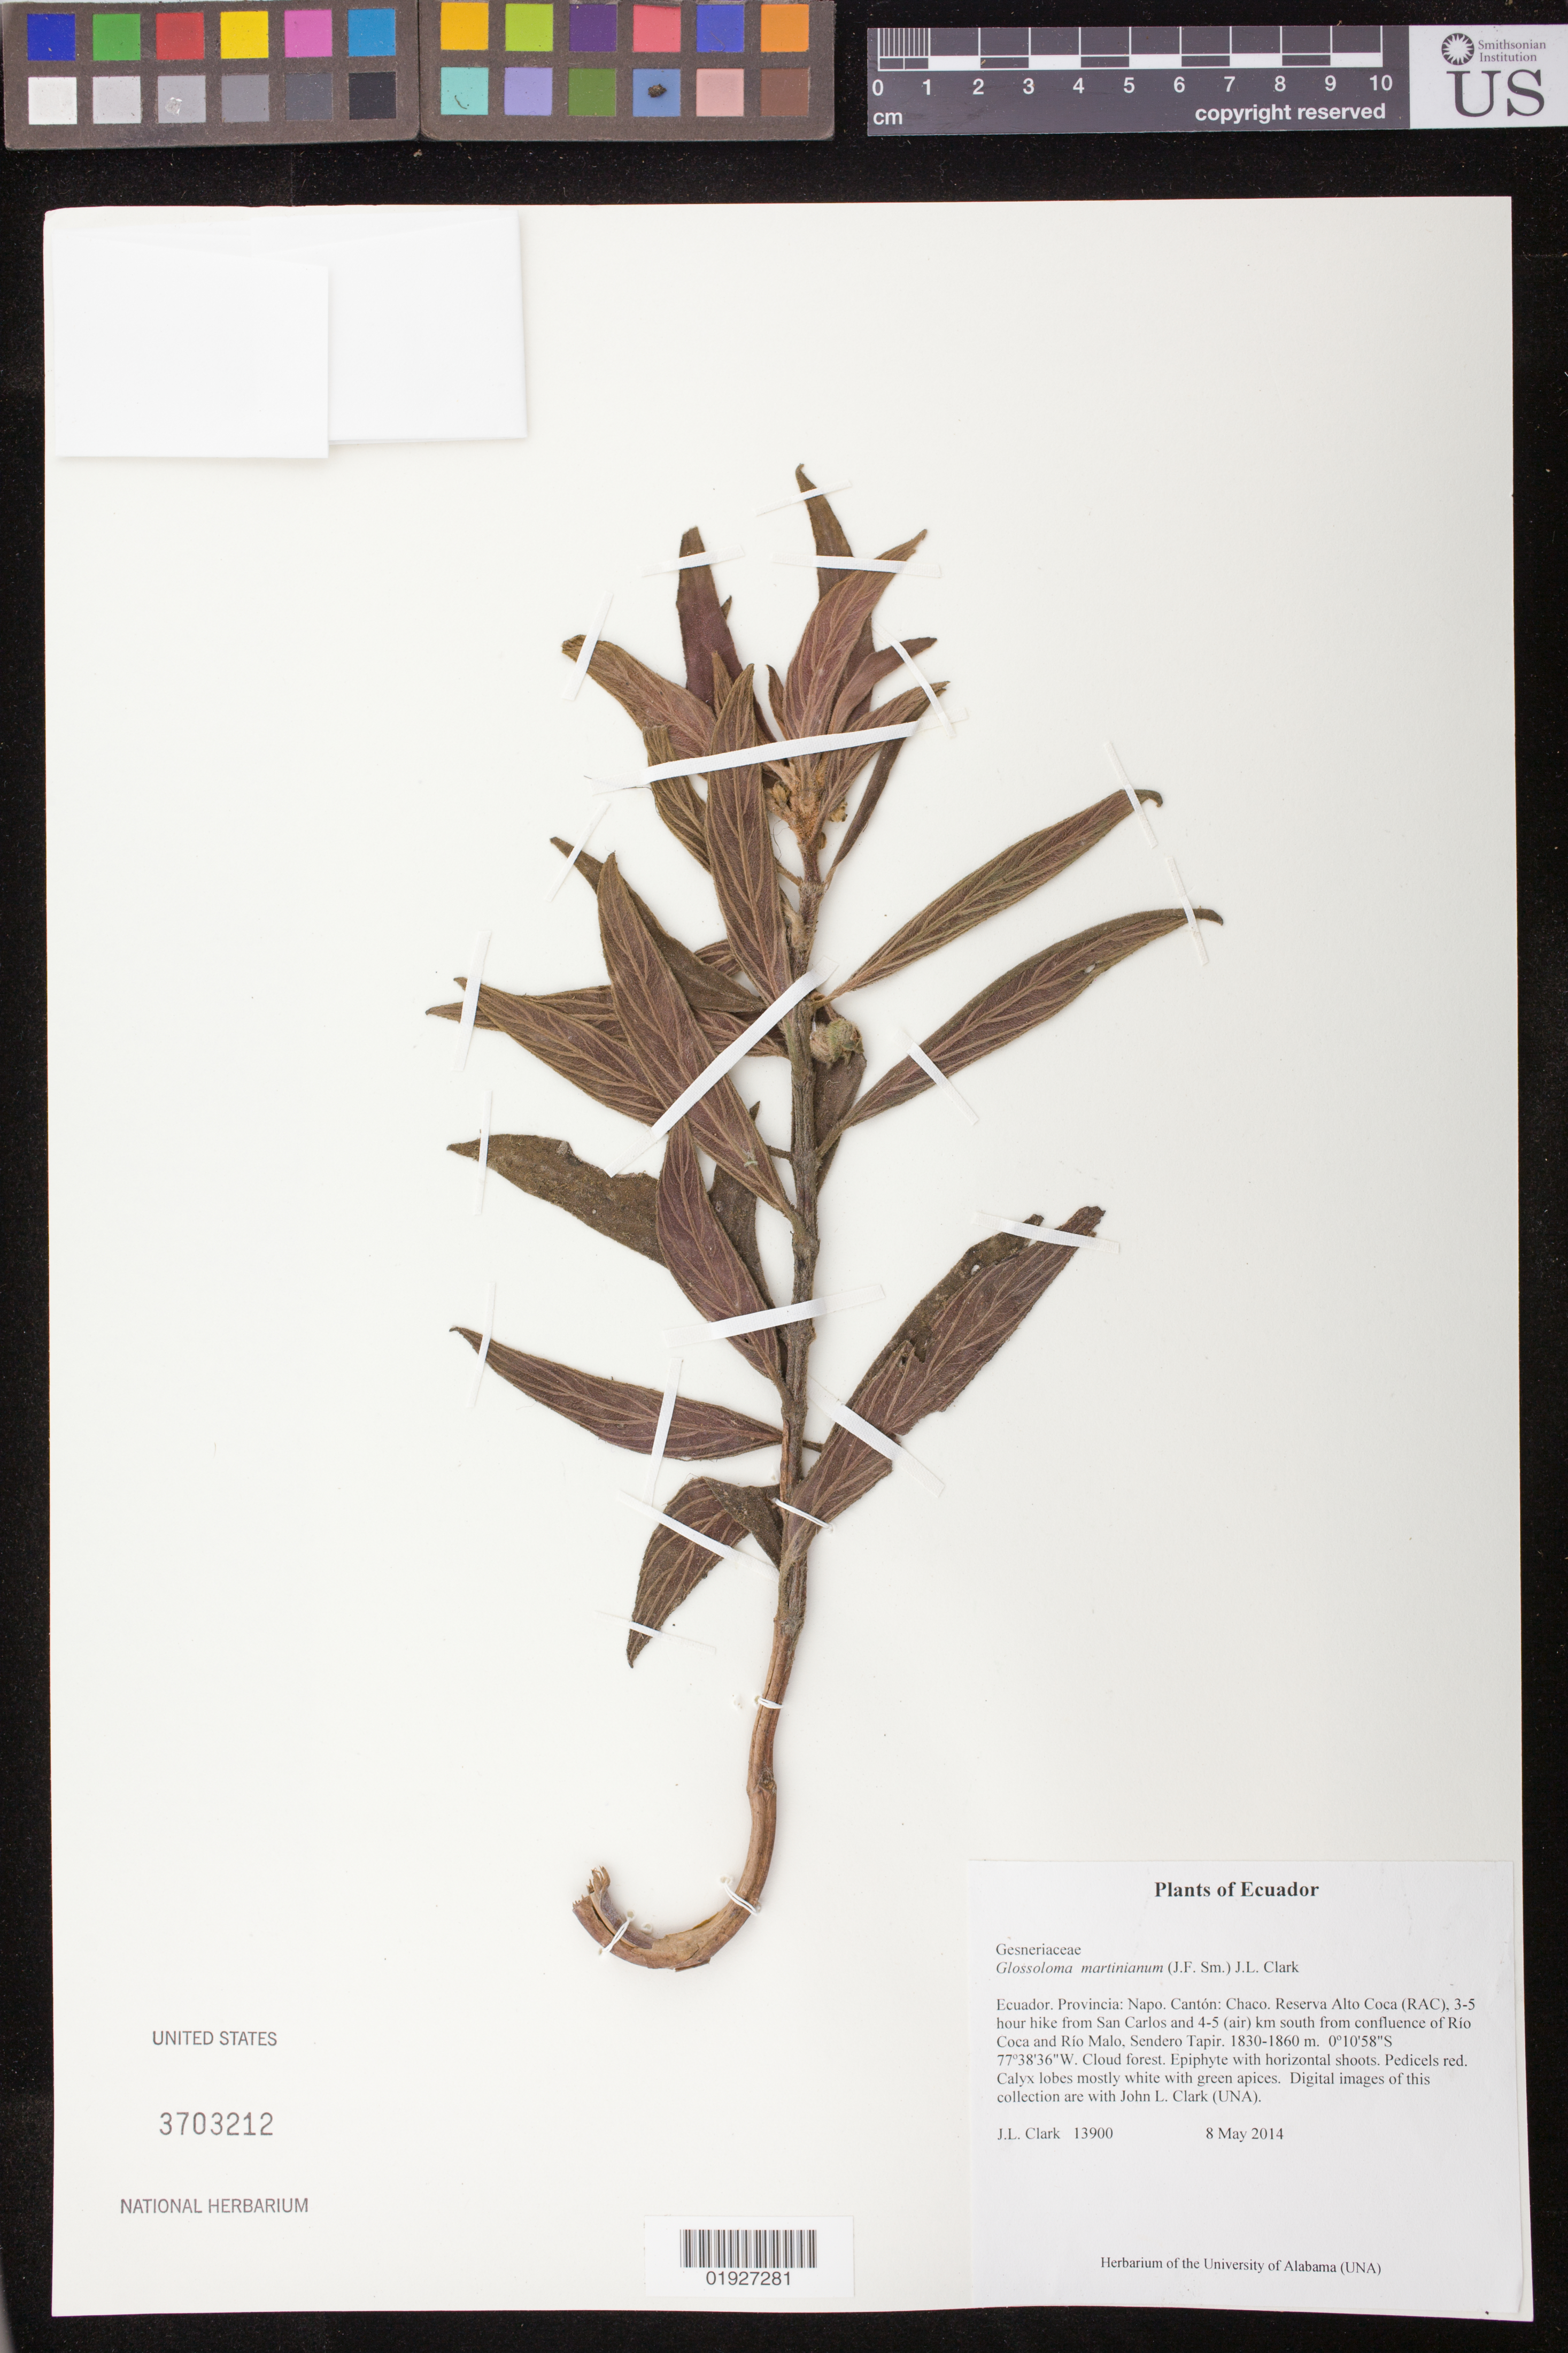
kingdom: Plantae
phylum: Tracheophyta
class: Magnoliopsida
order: Lamiales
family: Gesneriaceae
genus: Glossoloma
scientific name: Glossoloma martinianum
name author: (J.F. Sm.) J.L. Clark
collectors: J. L. Clark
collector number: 13900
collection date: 2014-05-08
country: Ecuador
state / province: Napo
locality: Canton: Chaco. Reserva Alto Coca (RAC), 3-5 hour hike from San Carlos and 4-5 (air) km south from confluence of Rio Coca and Rio Malo, Sendero Tapir.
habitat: Cloud forest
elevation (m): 1830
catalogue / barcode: US 3703212